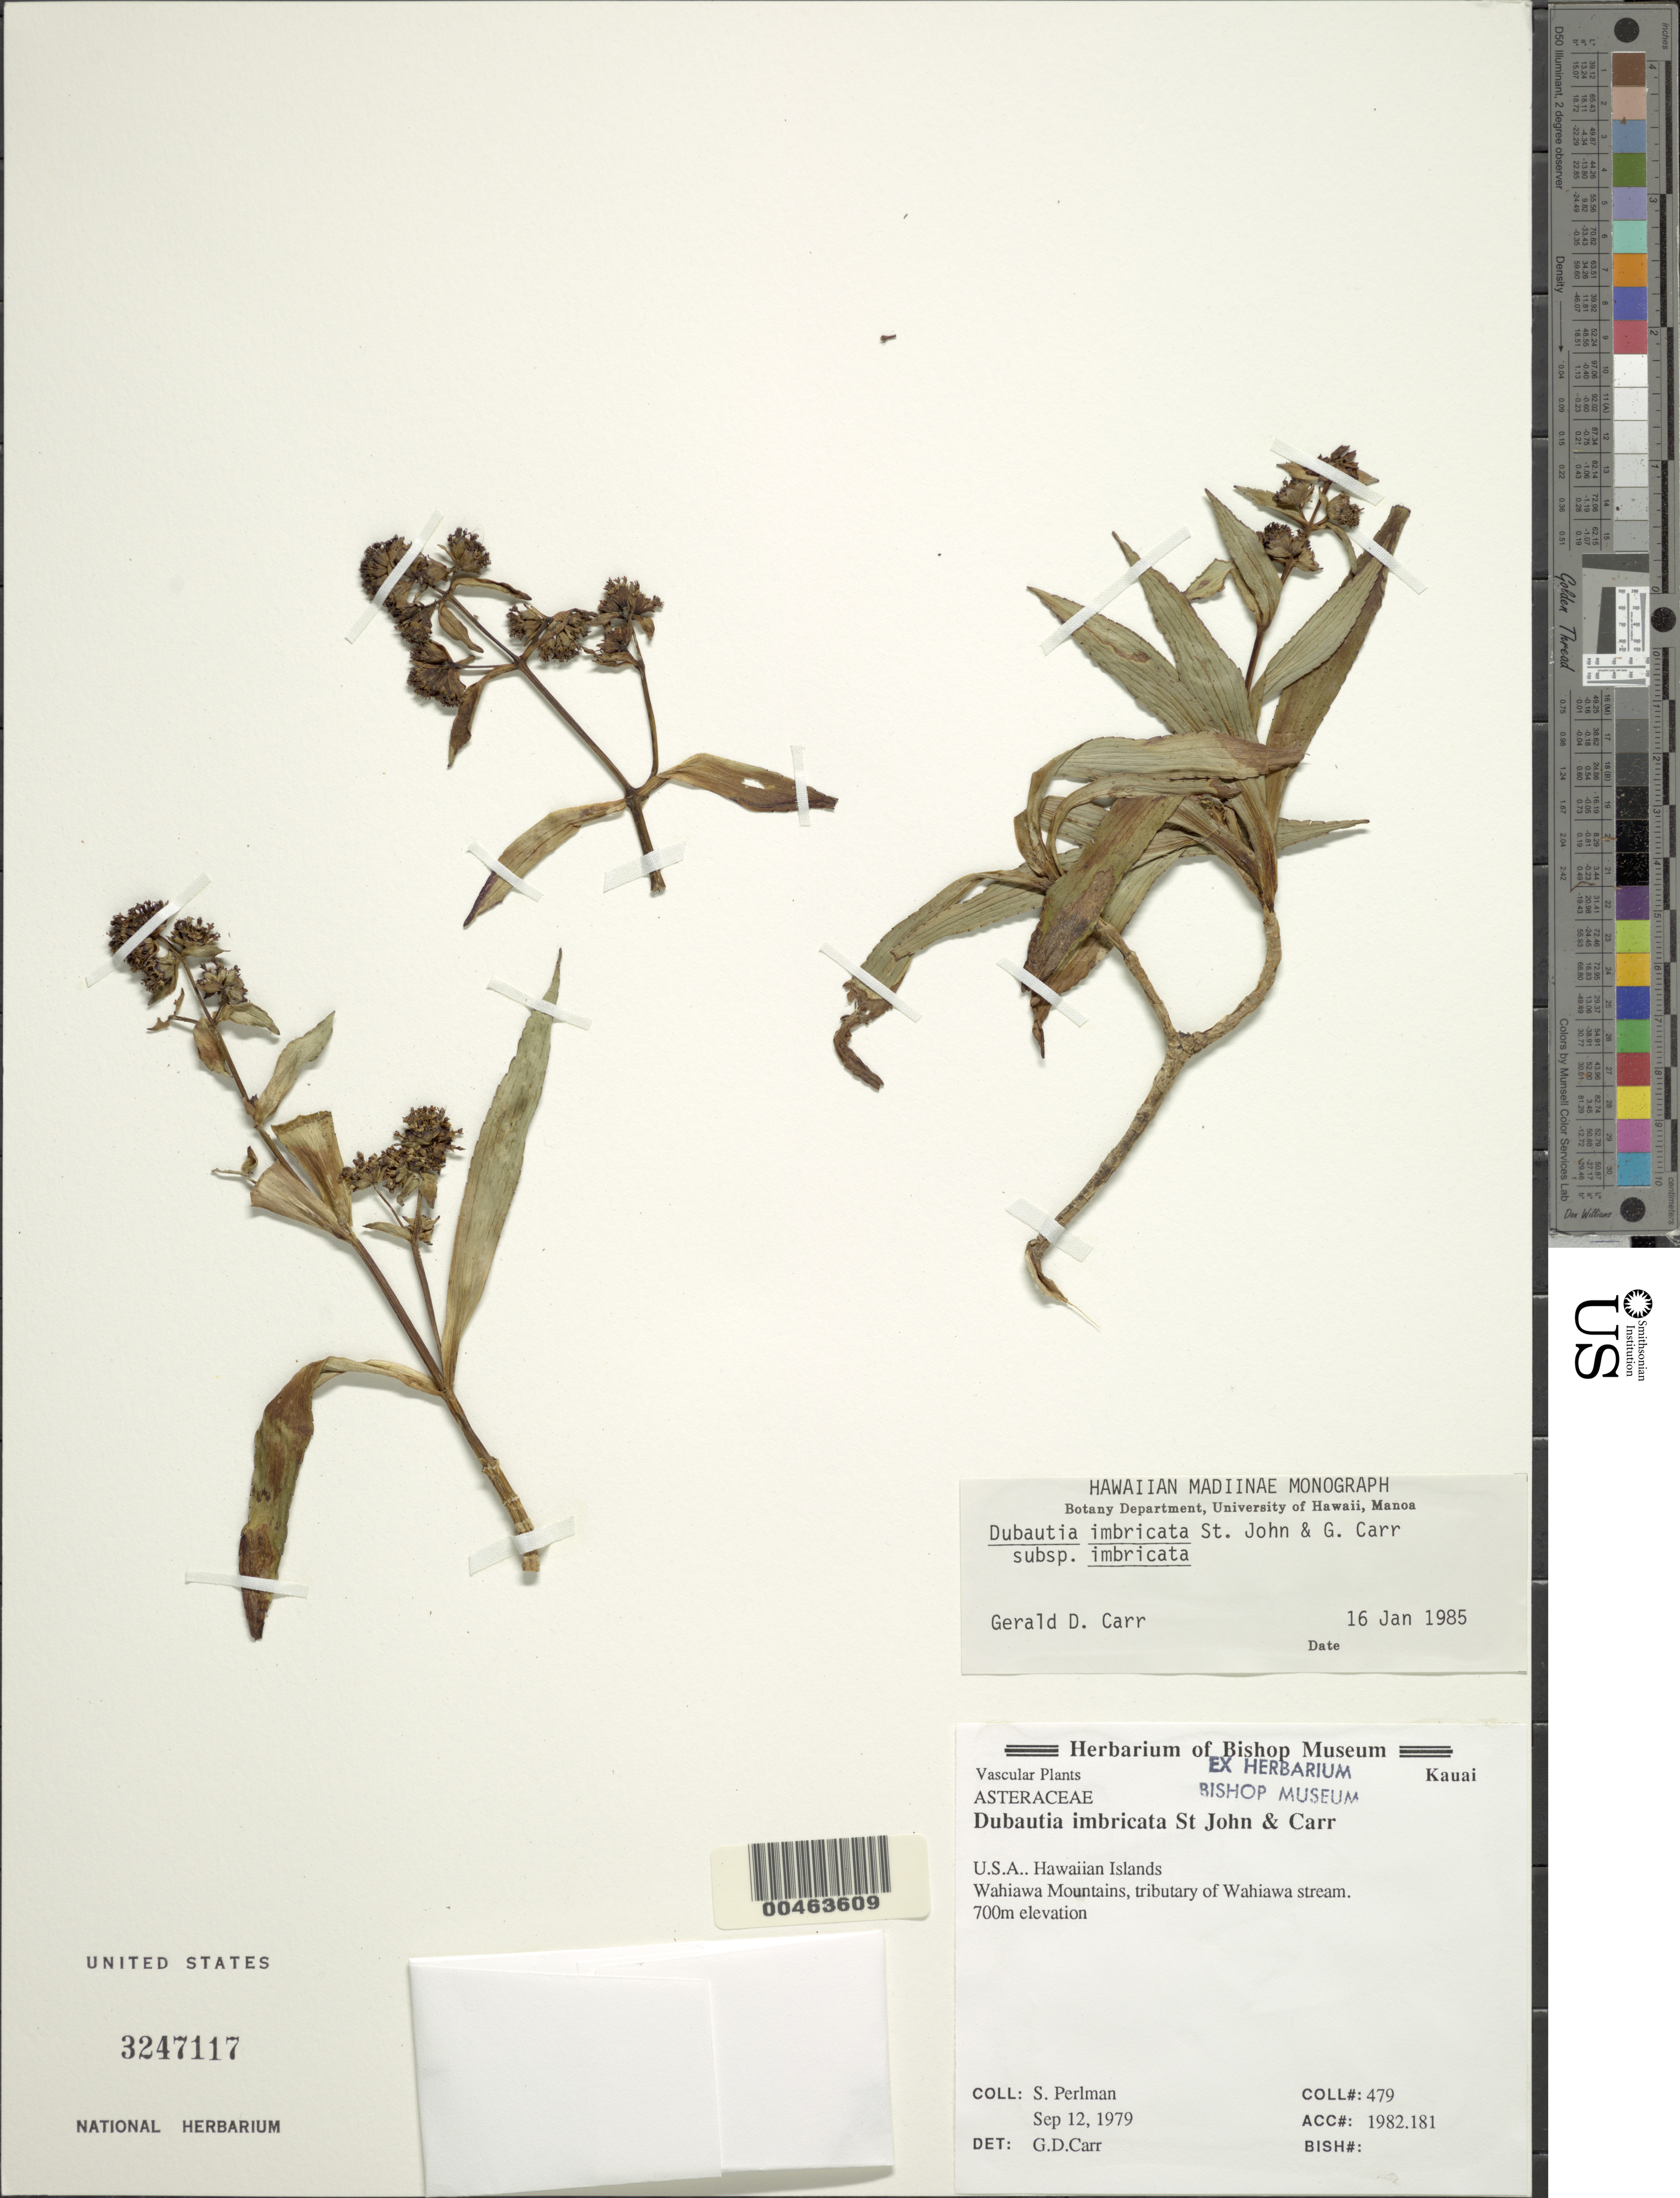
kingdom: Plantae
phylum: Tracheophyta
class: Magnoliopsida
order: Asterales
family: Asteraceae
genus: Dubautia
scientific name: Dubautia imbricata subsp. imbricata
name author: H. St. John & G.D. Carr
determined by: Carr, G. D.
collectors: S. P. Perlman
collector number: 479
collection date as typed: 12 Sep 1979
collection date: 1979-09-12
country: United States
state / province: Hawaii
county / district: Kauai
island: Kaua'i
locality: Wahiawa Mountains, tributary of Wahiawa stream.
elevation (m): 700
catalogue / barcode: US 3247117